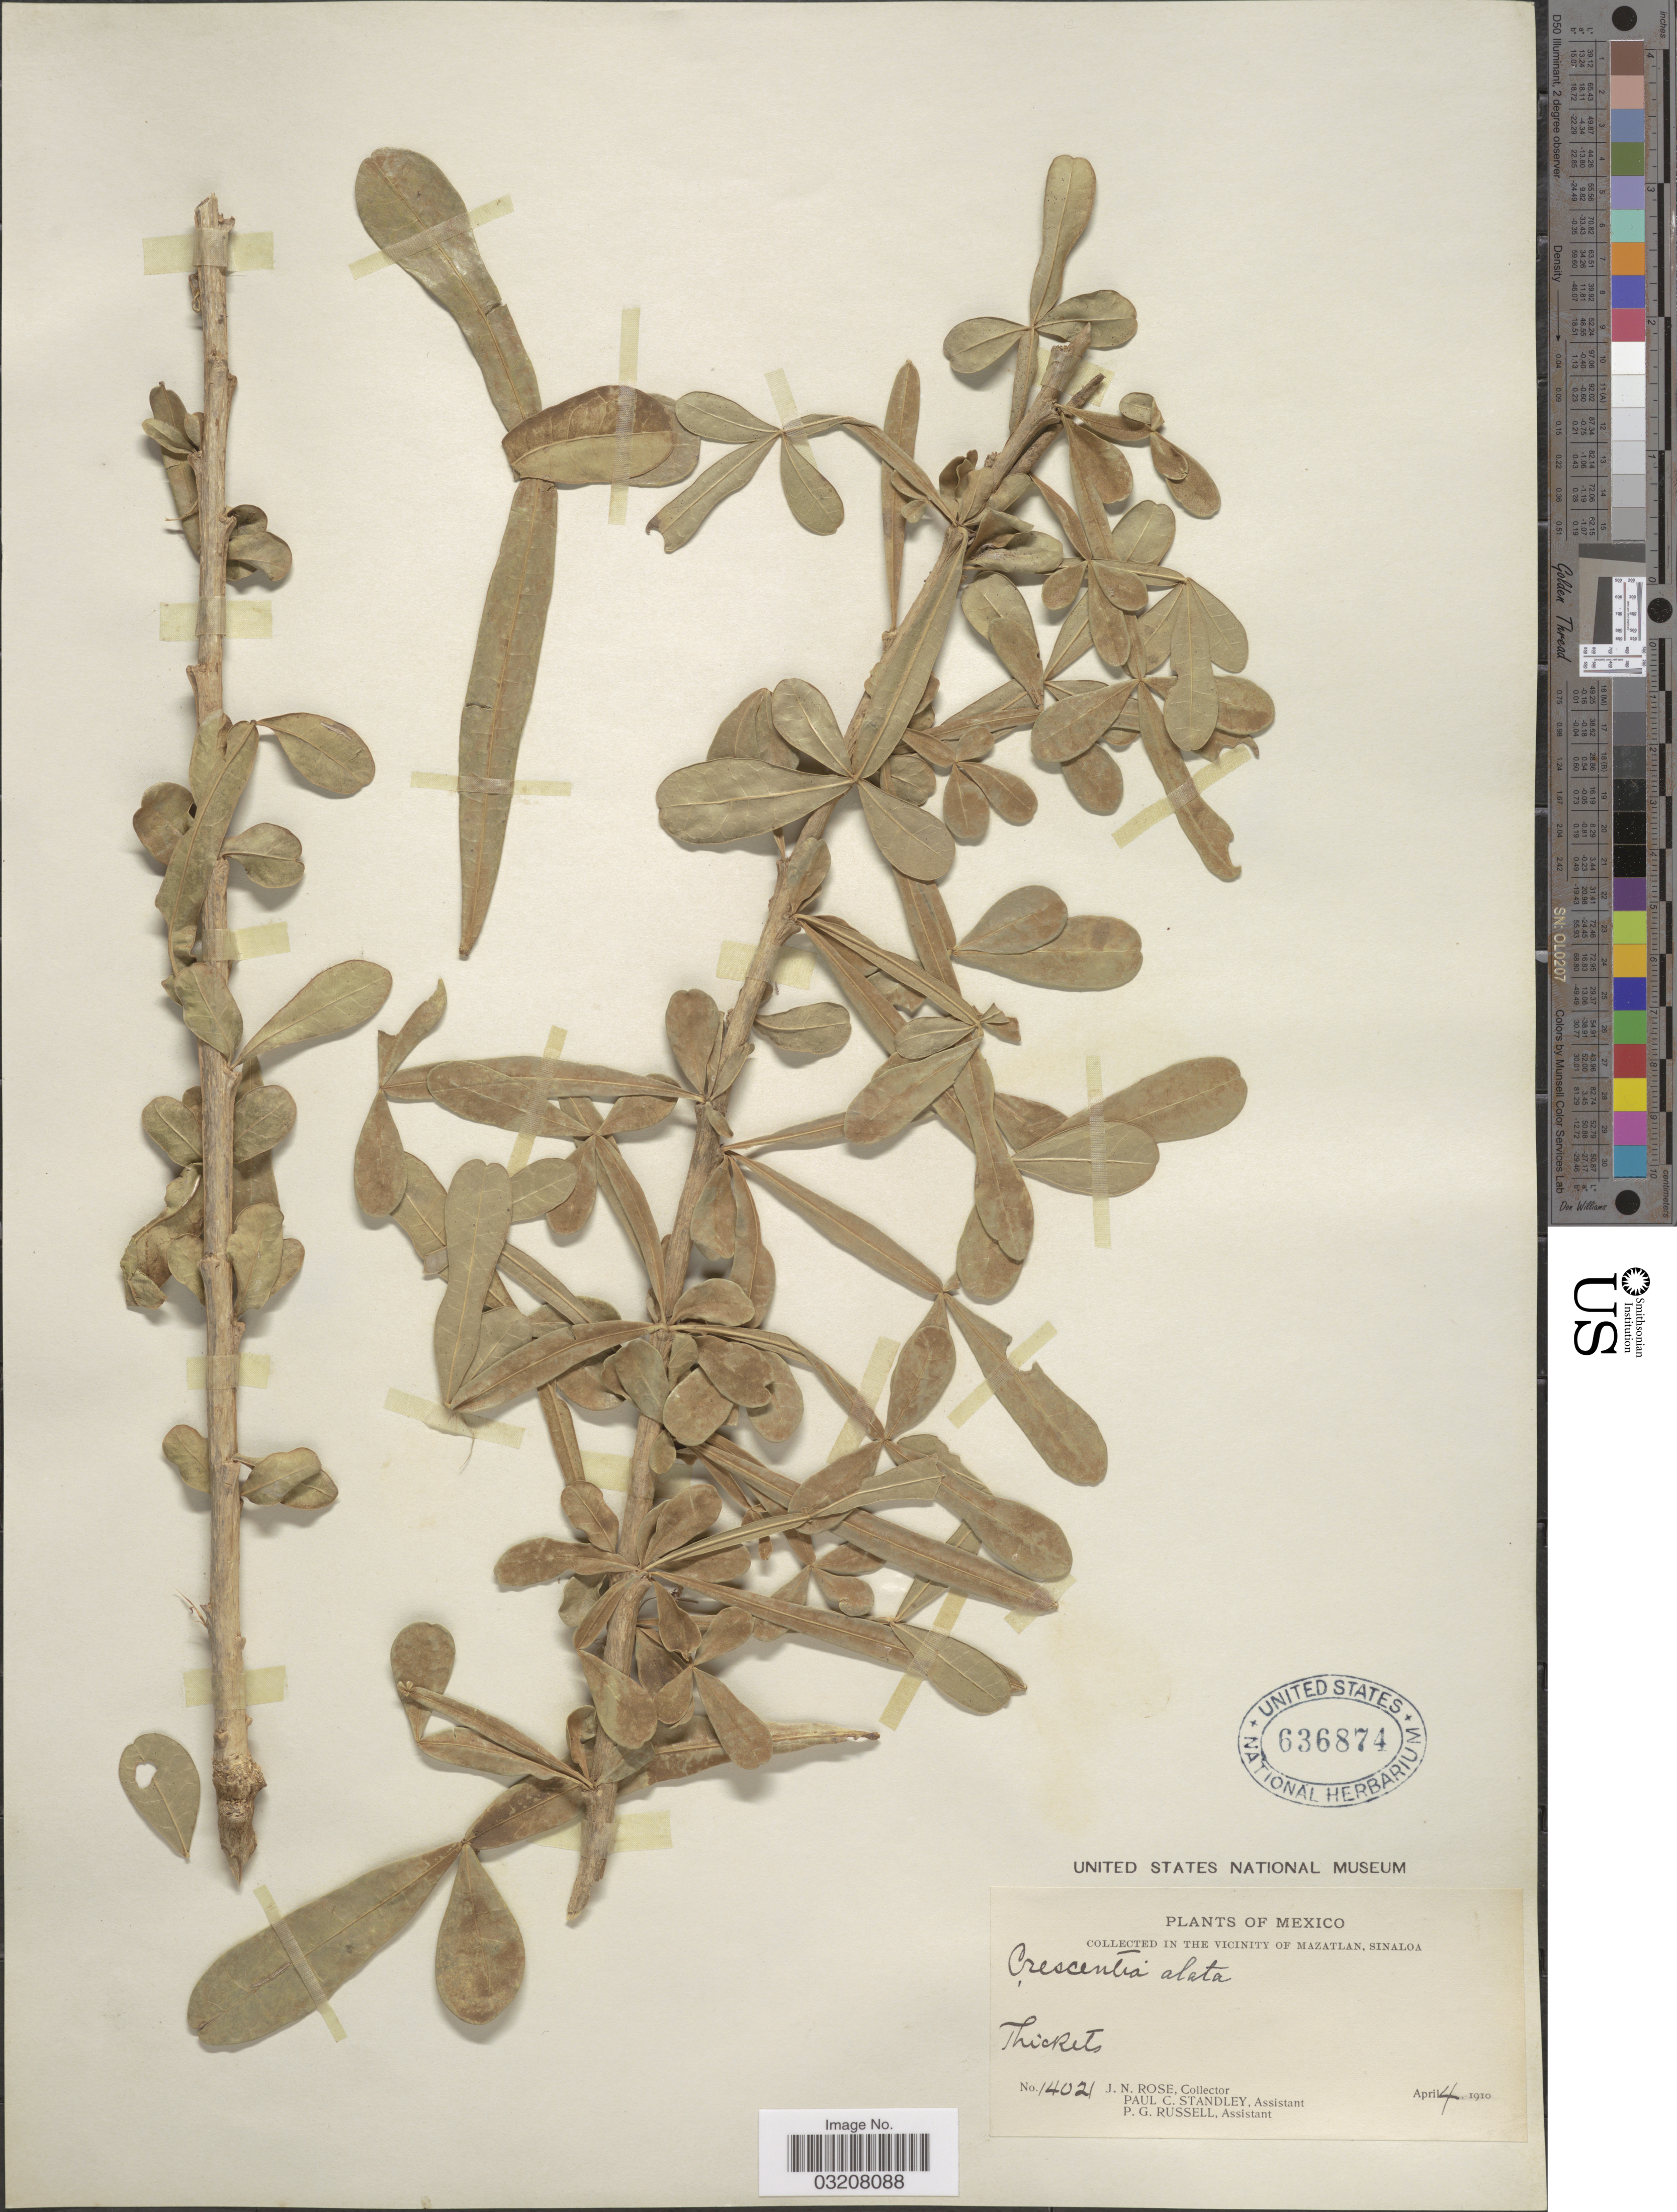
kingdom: Plantae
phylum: Tracheophyta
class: Magnoliopsida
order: Lamiales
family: Bignoniaceae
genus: Crescentia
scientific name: Crescentia alata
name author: Kunth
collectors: J. N. Rose, P. C. Standley & P. G. Russell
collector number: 14021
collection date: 1910-04-04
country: Mexico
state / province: Sinaloa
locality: In the vicinity of Mazatlan.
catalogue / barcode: US 636874